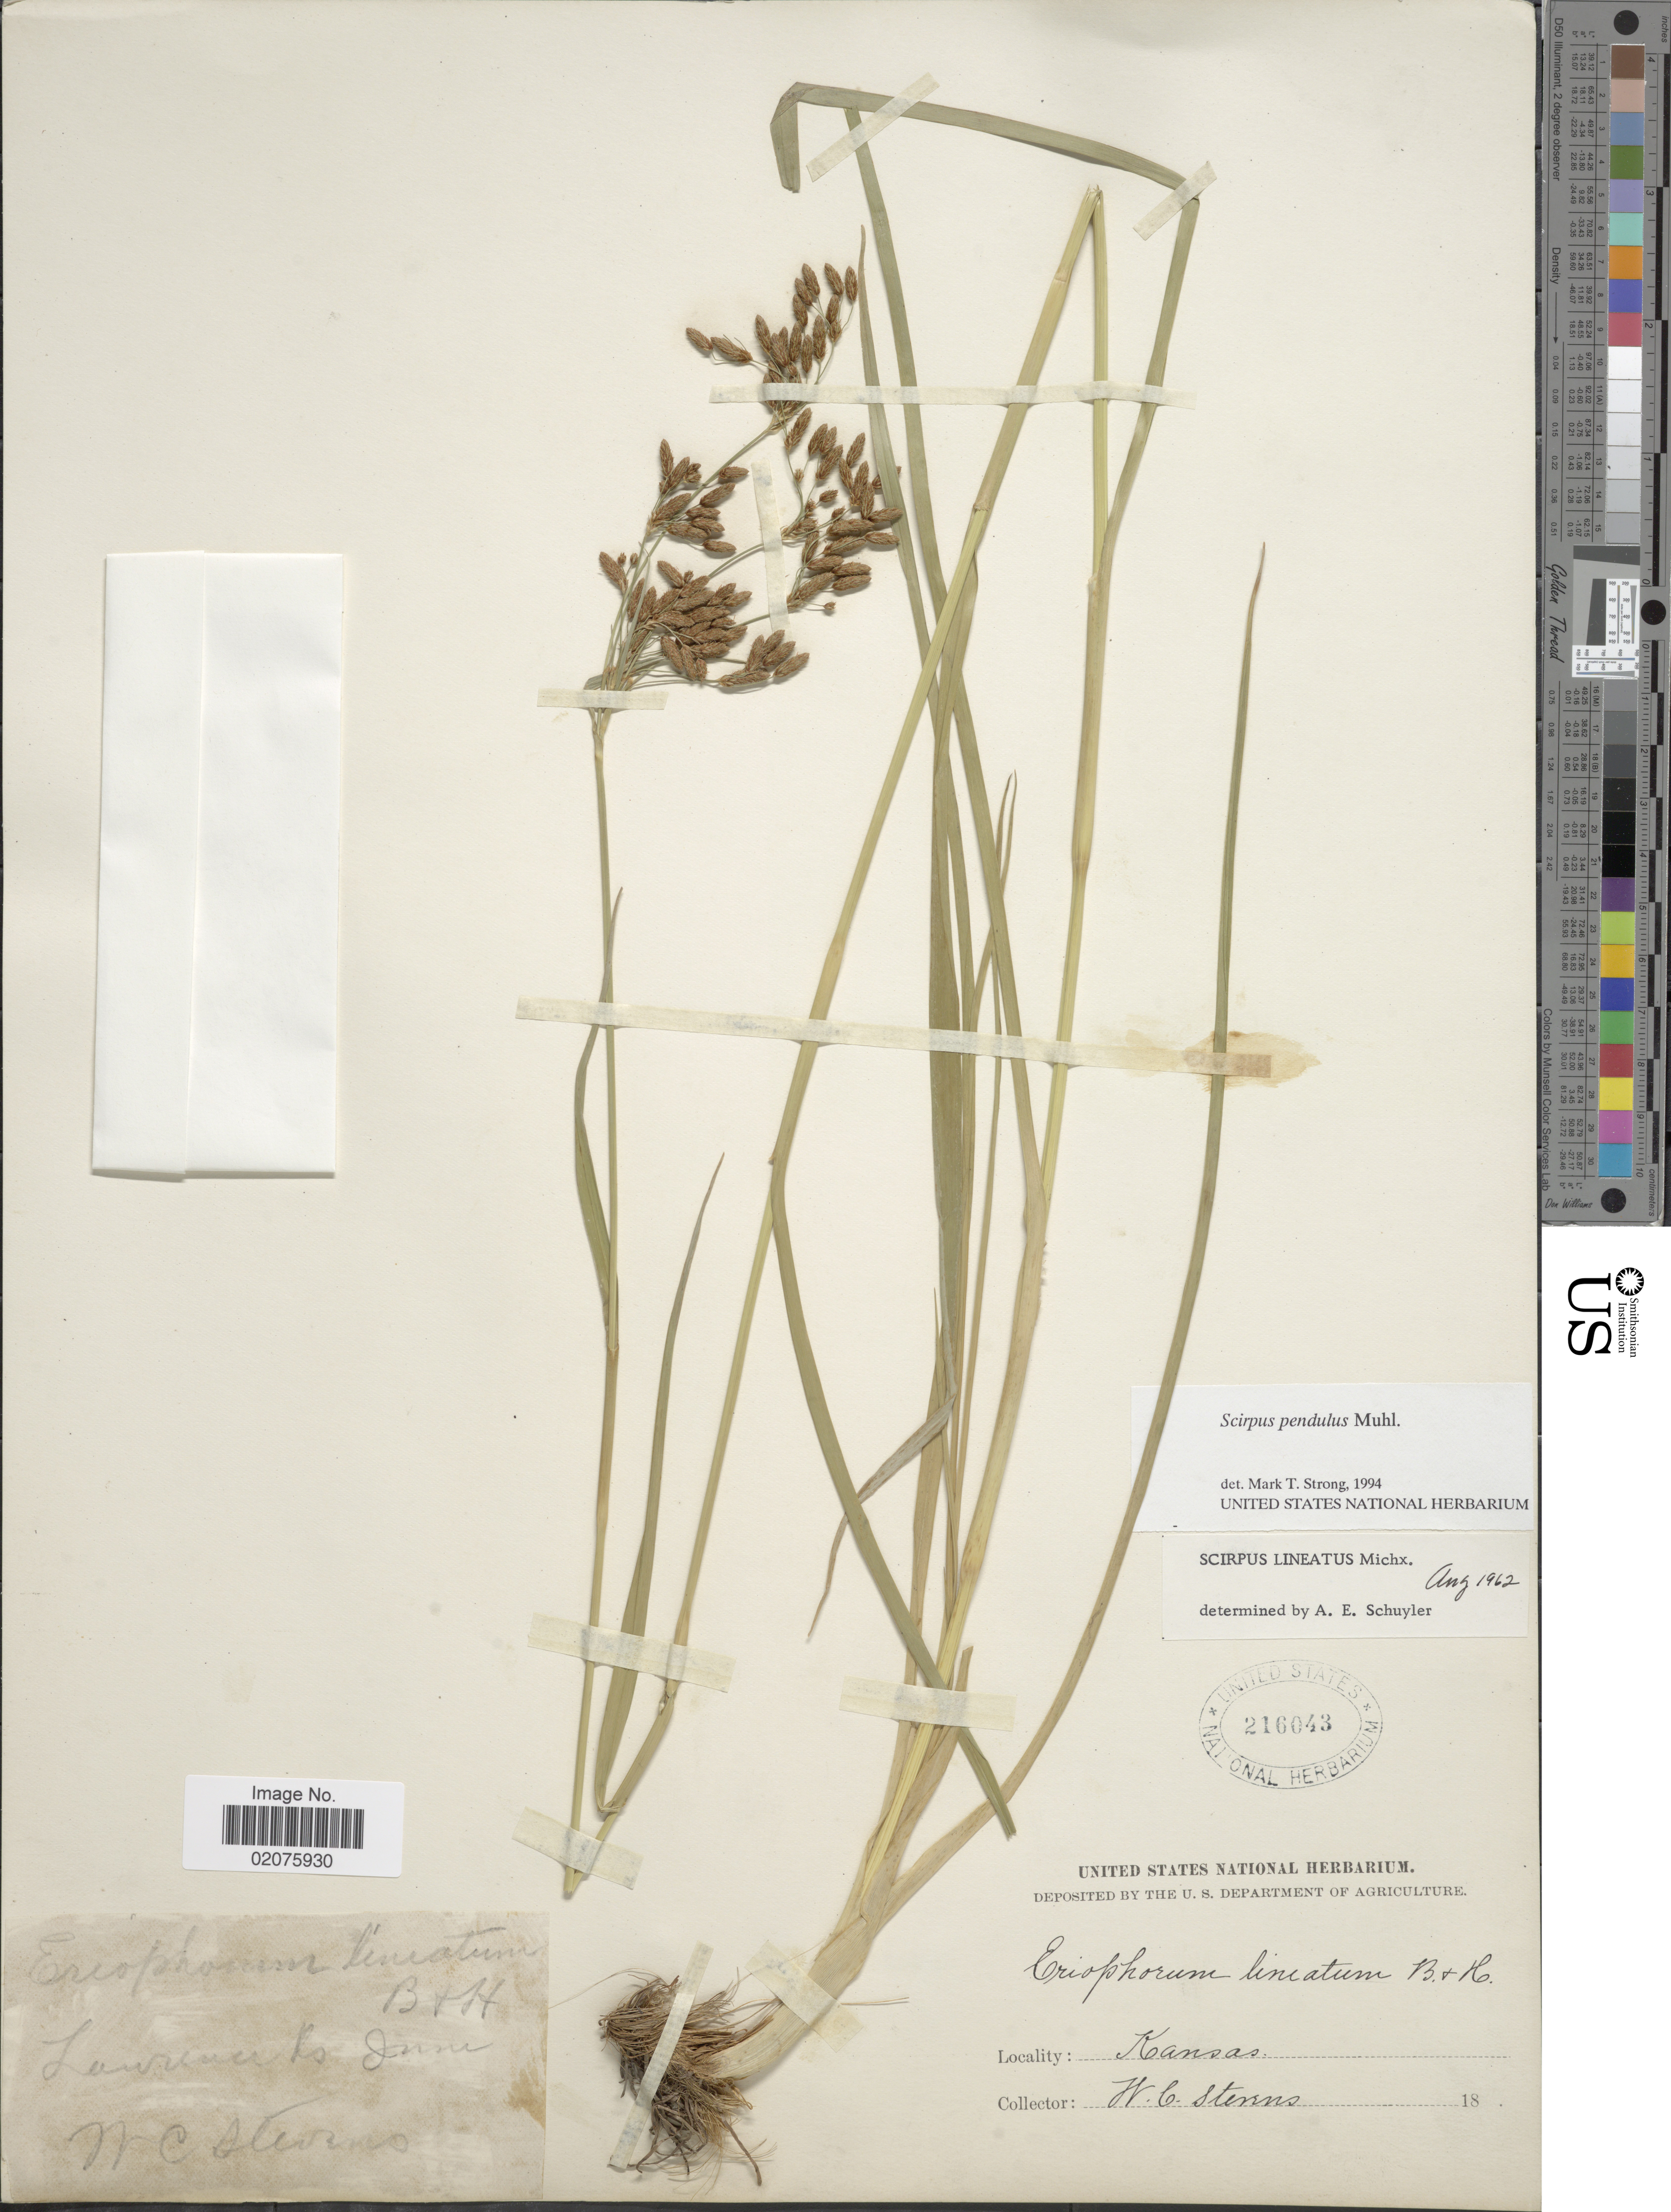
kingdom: Plantae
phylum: Tracheophyta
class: Liliopsida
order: Poales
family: Cyperaceae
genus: Scirpus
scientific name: Scirpus pendulus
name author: Muhl.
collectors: W. C. Stevens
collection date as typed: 18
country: United States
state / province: Kansas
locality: Lawrence Co.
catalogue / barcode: US 216043